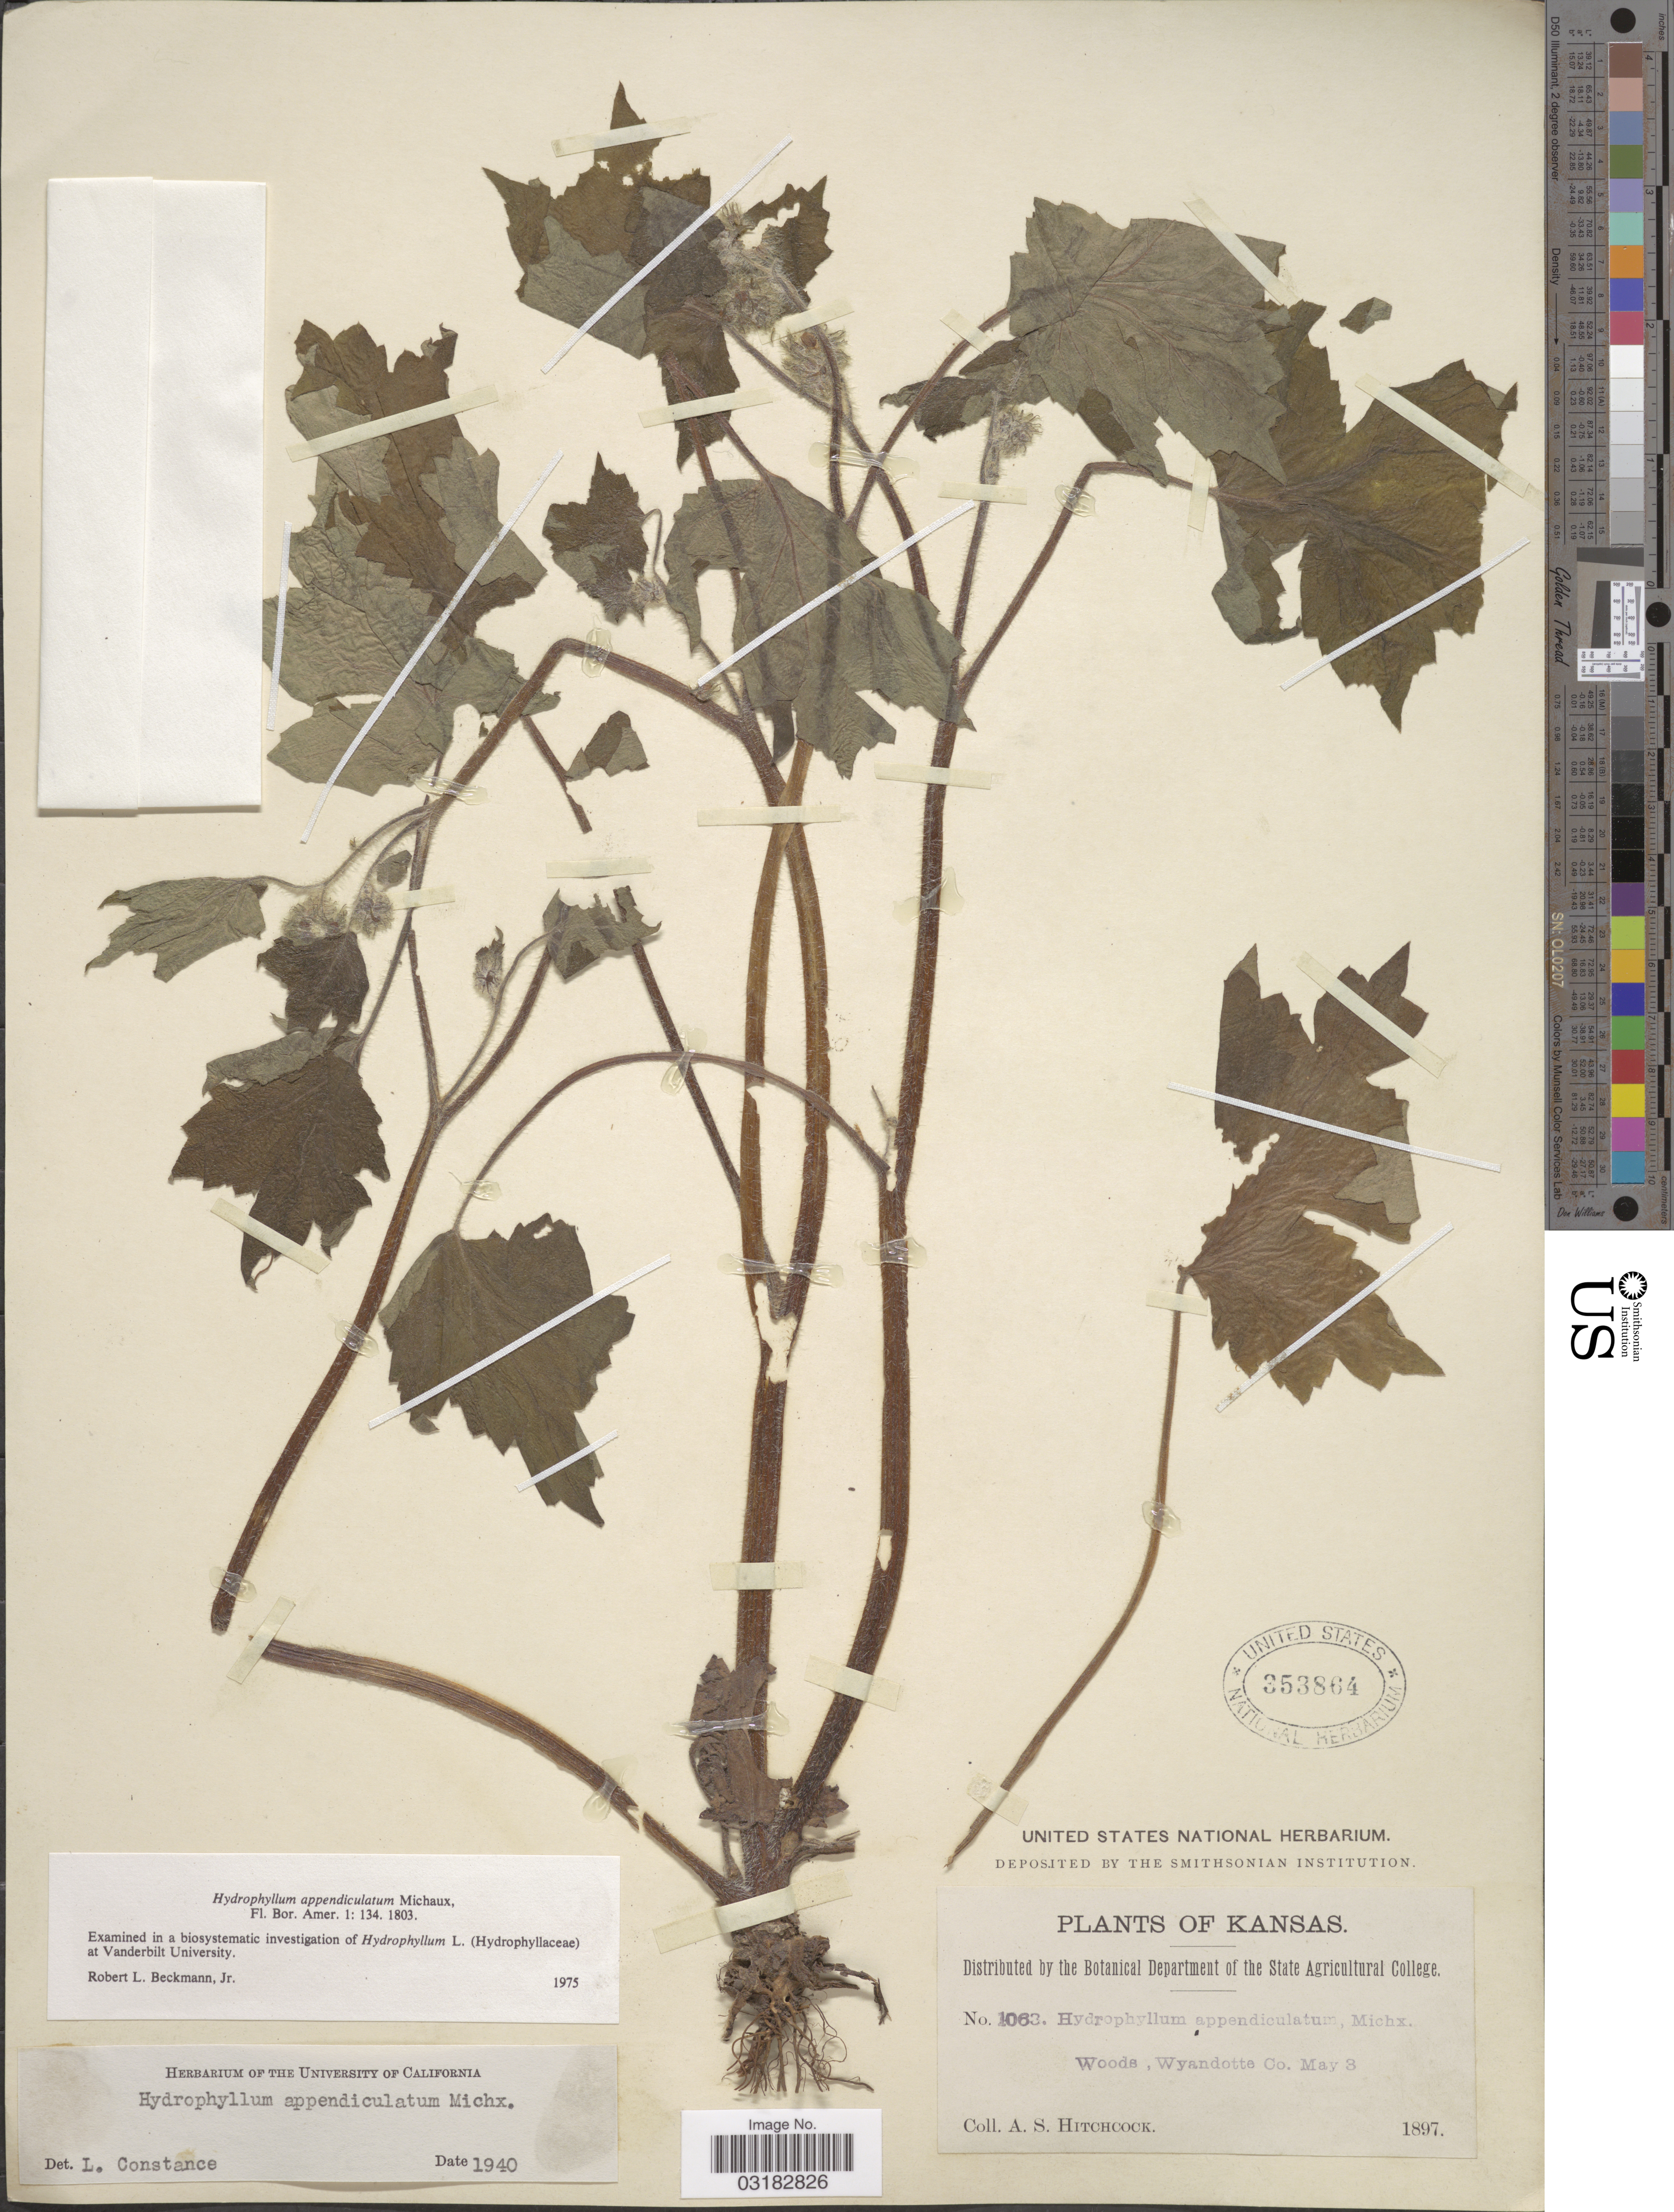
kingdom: Plantae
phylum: Tracheophyta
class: Magnoliopsida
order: Boraginales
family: Hydrophyllaceae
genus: Hydrophyllum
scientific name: Hydrophyllum appendiculatum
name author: Michx.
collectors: A. S. Hitchcock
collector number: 1063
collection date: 1897-05-03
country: United States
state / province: Kansas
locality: Woods, Wyandotte Co.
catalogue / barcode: US 353864